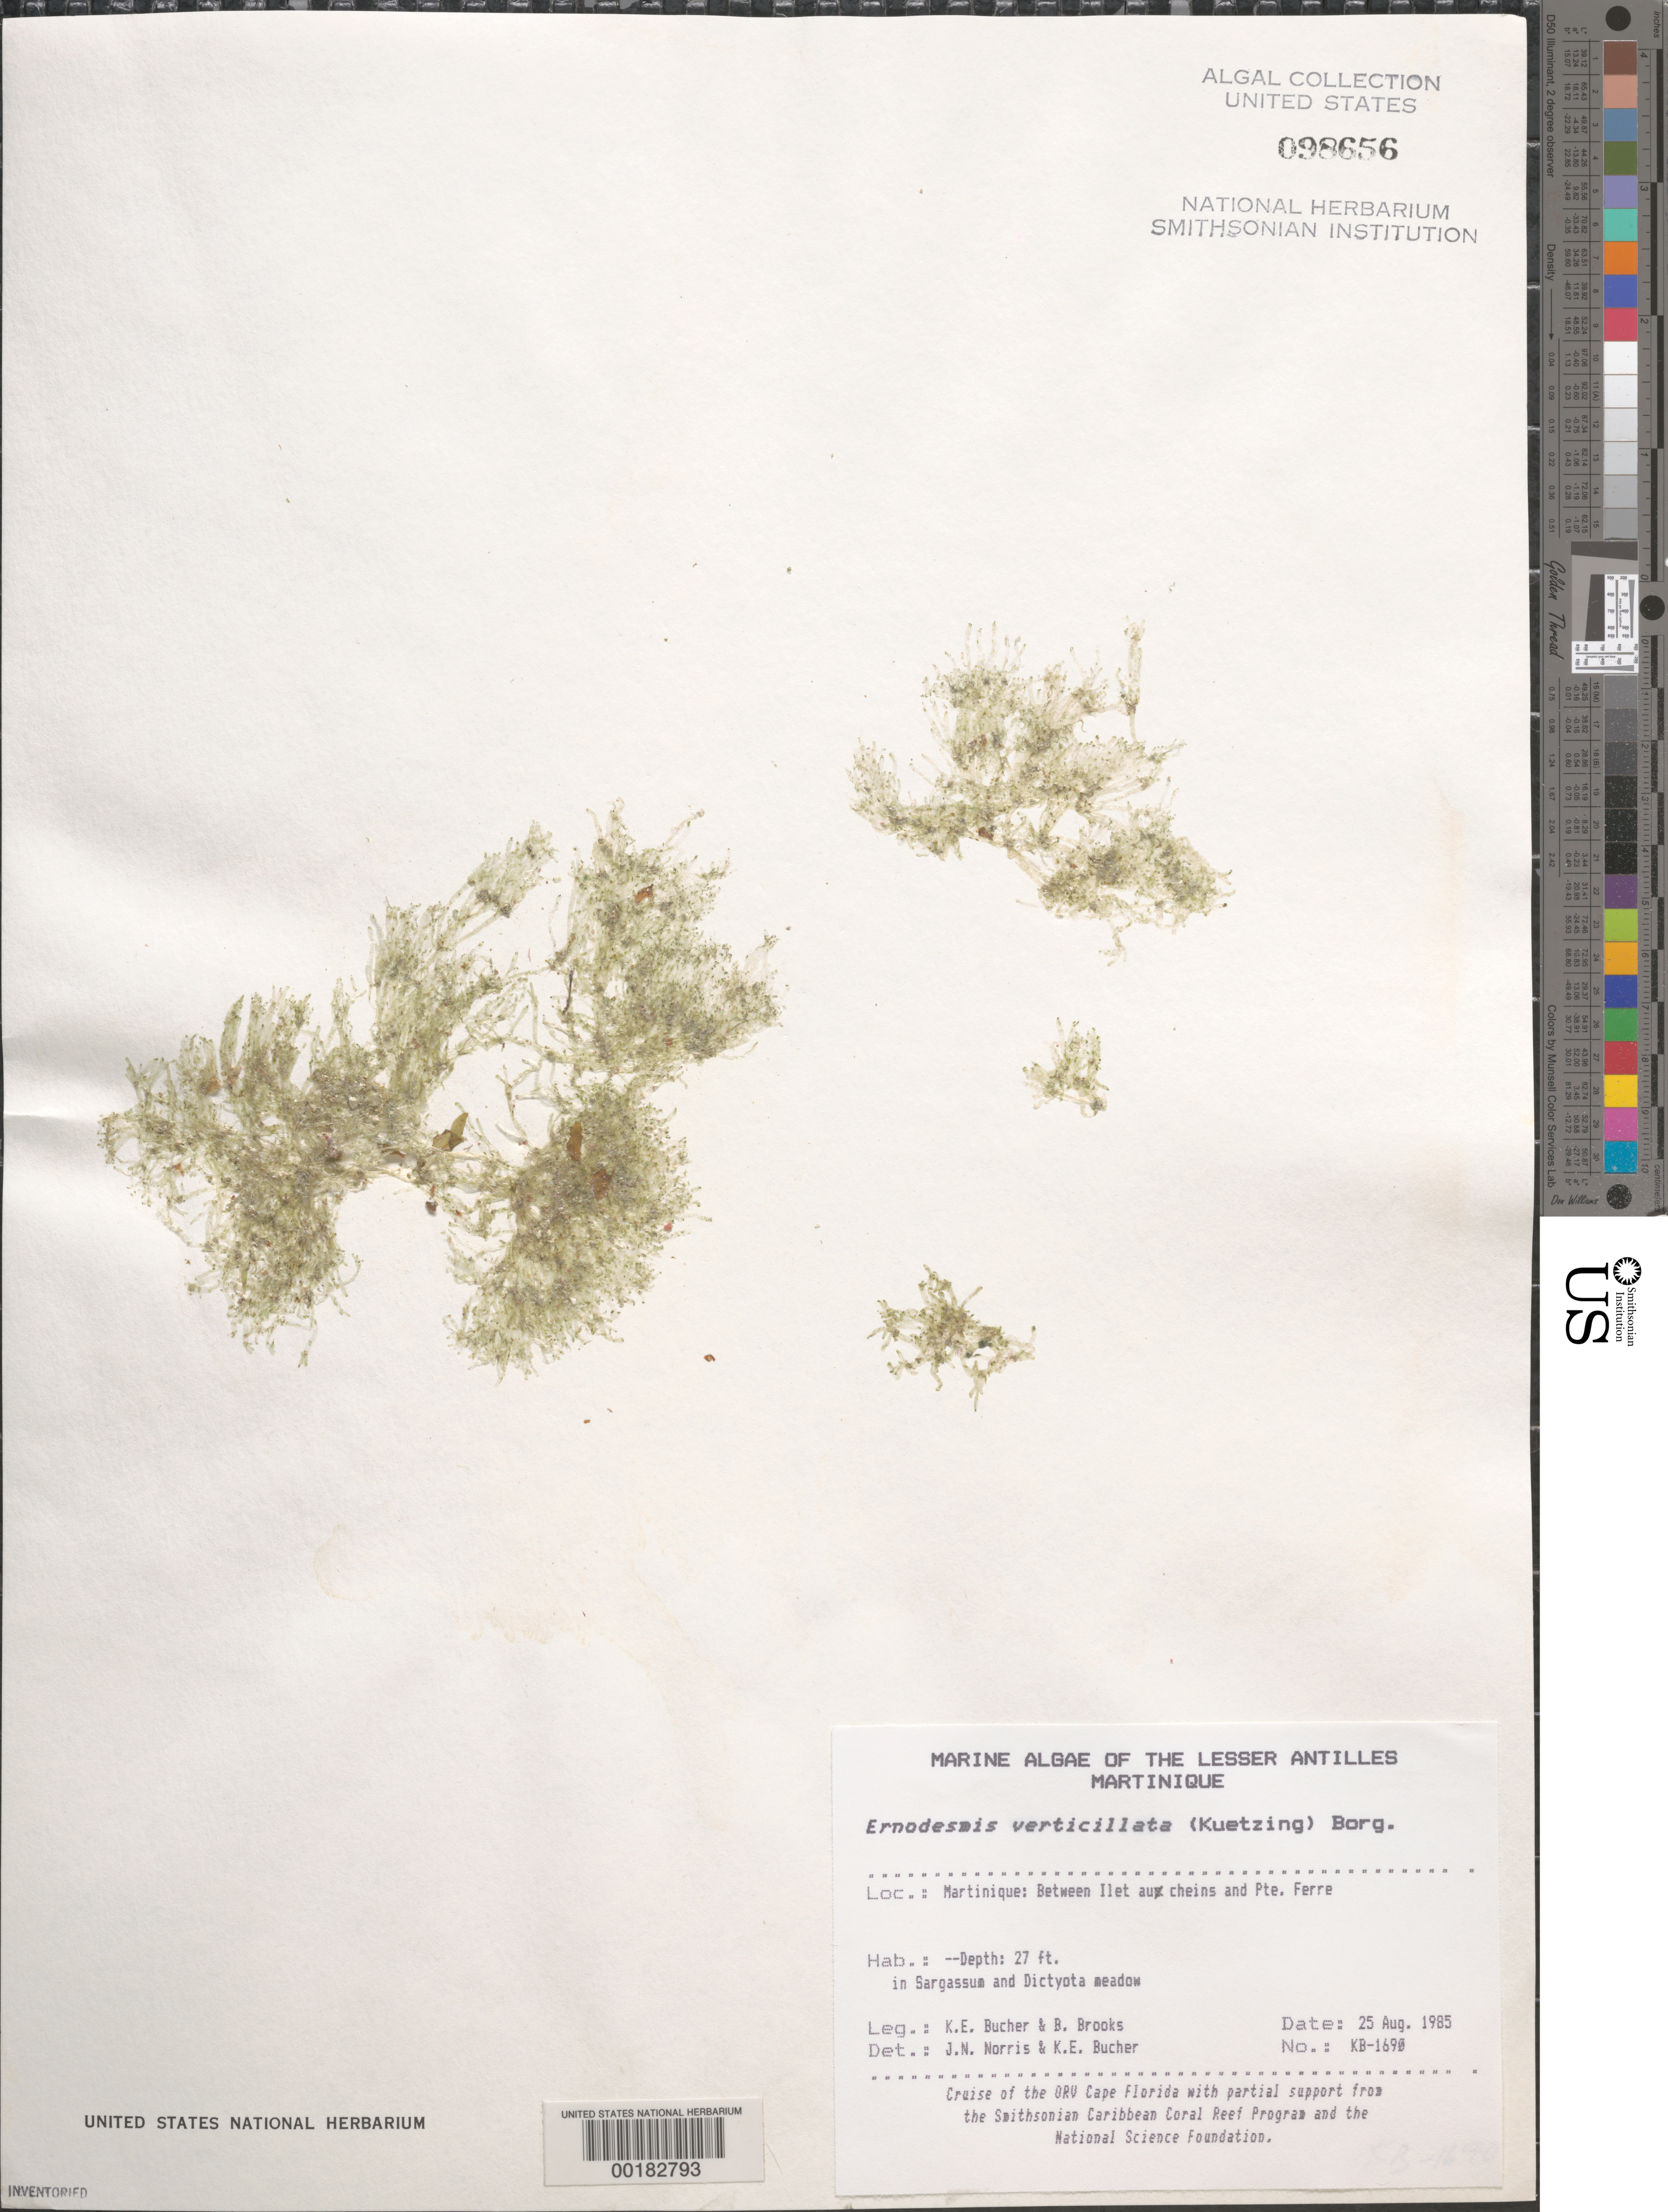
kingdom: Plantae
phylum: Chlorophyta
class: Ulvophyceae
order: Siphonocladales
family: Siphonocladaceae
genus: Ernodesmis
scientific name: Ernodesmis verticillata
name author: (Kütz.) Børgesen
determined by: Norris, J. N.; Bucher, K. E.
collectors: K. E. Bucher & B. Brooks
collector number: Kb-1690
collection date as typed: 25 Aug 1985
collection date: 1985-08-25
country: Martinique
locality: Between Ilet aux Cheins and Pointe Ferre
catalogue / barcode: US 98656